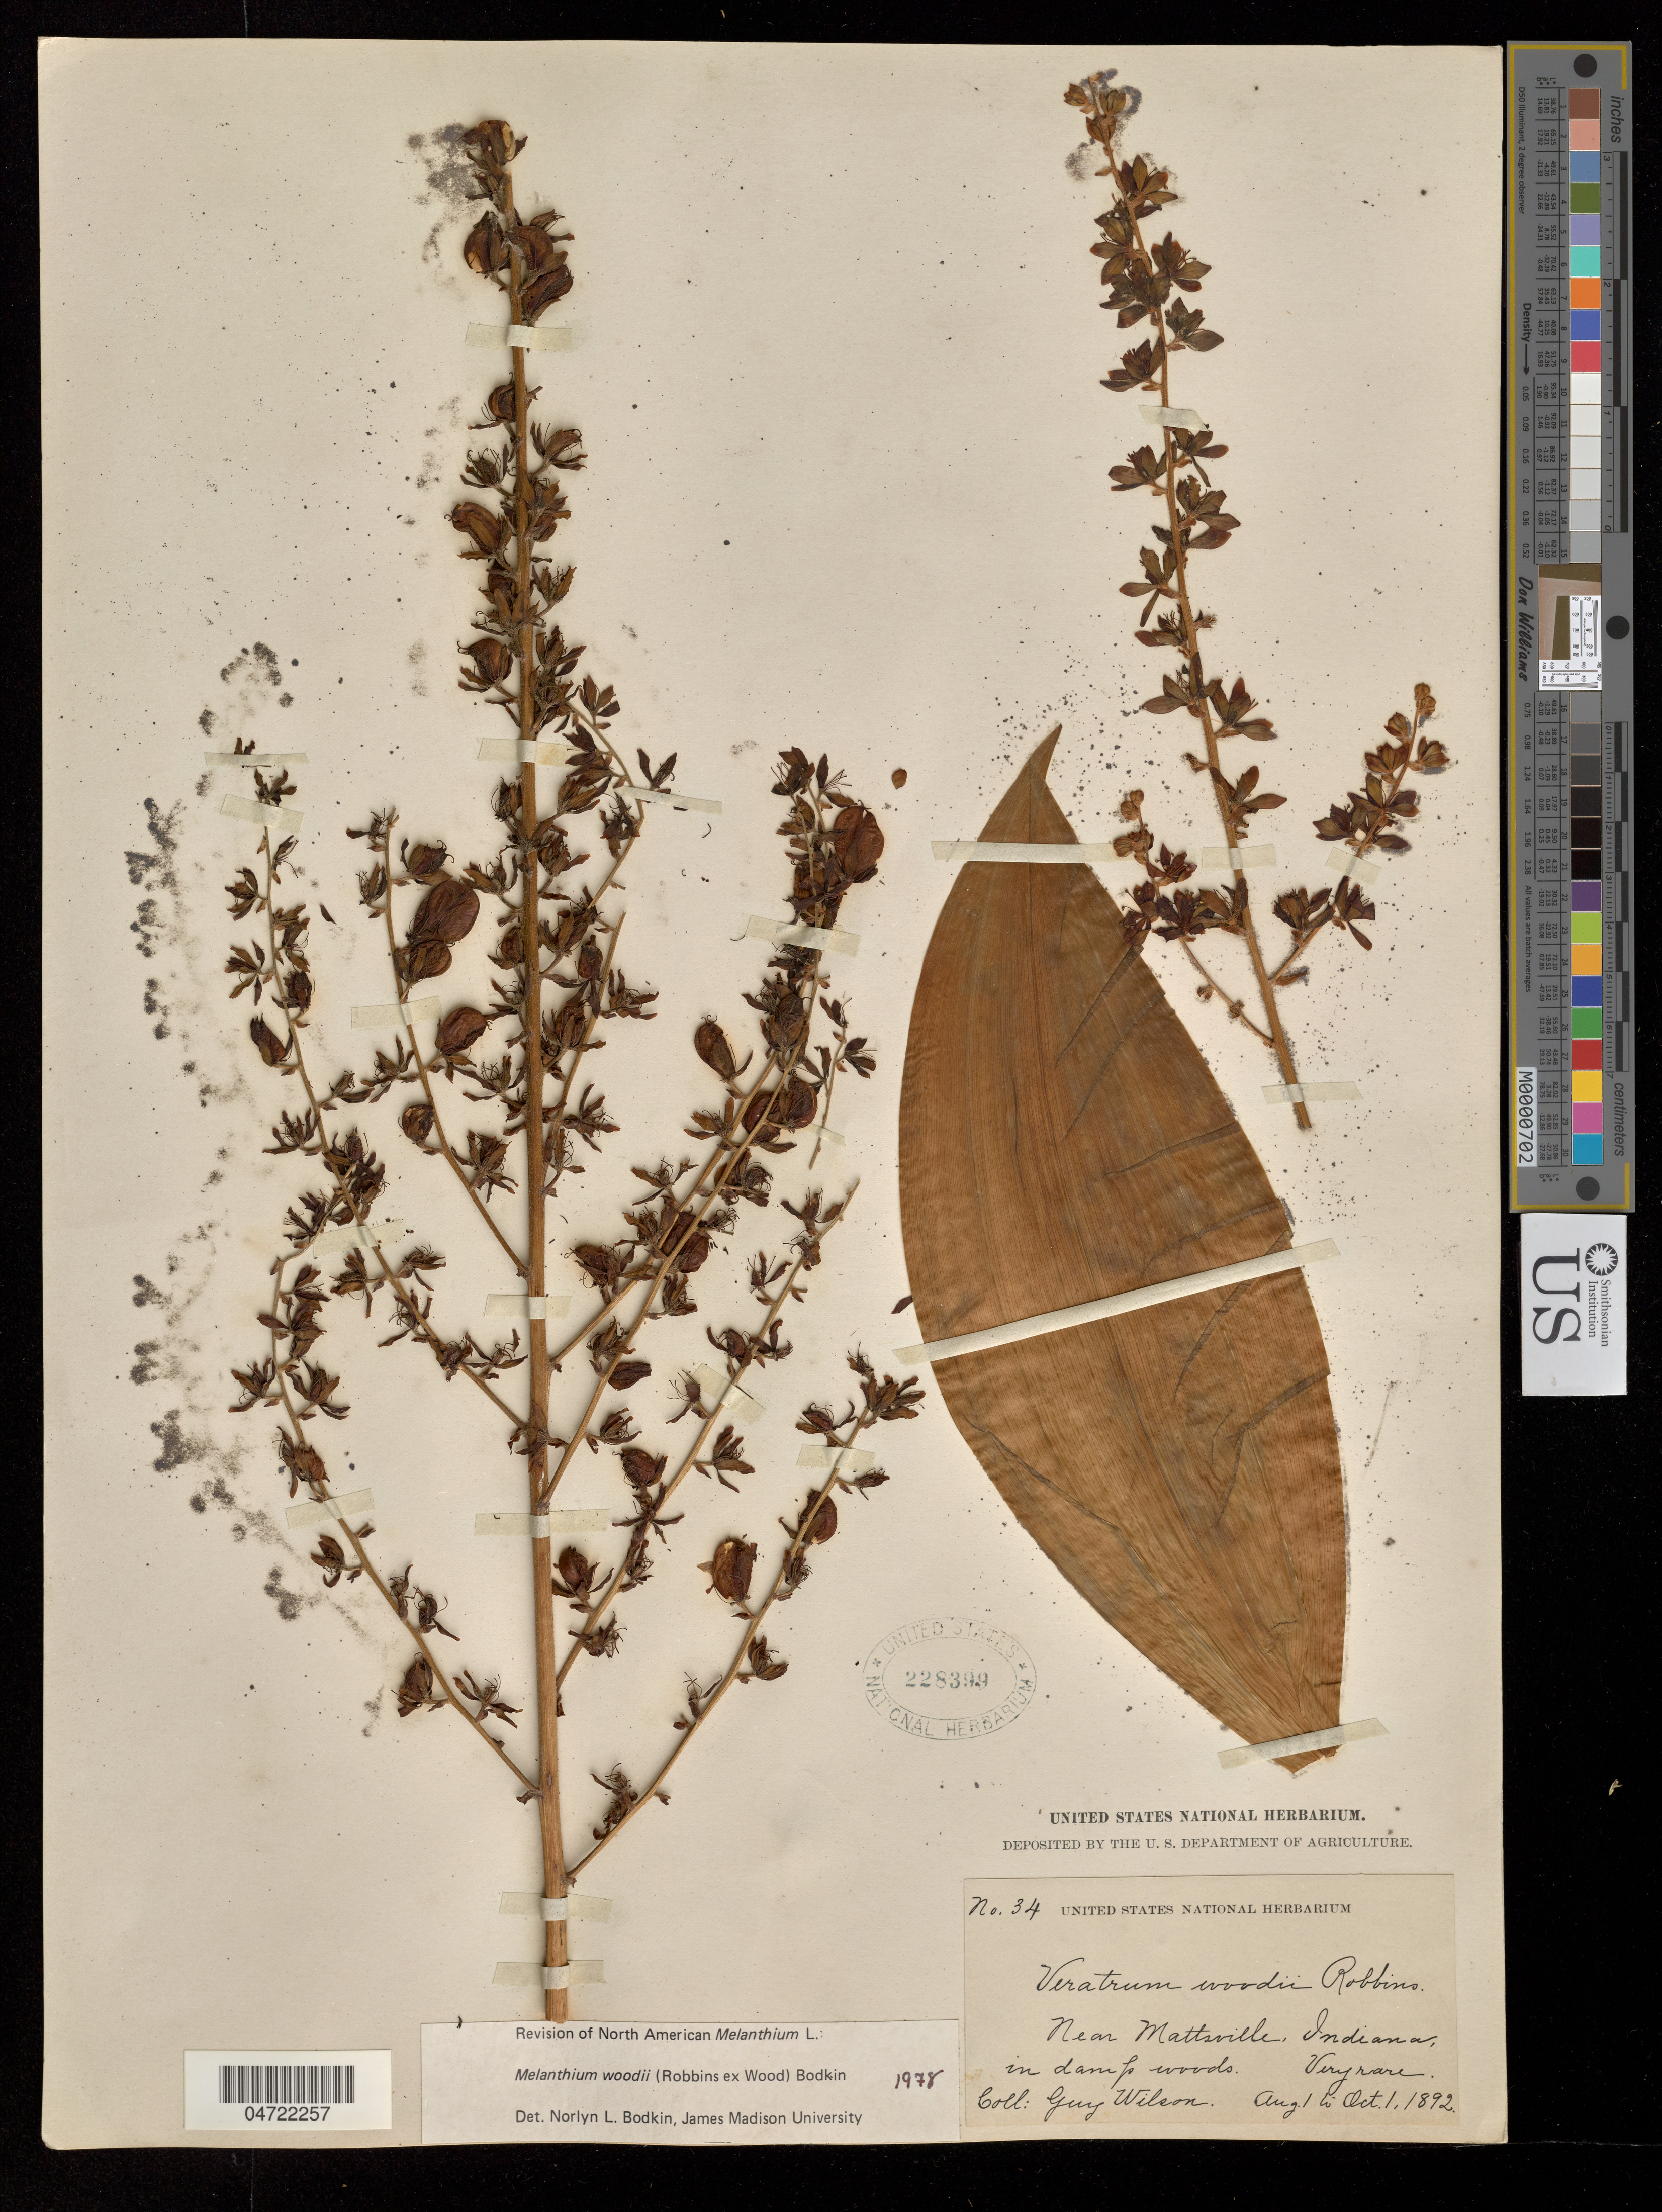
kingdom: Plantae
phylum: Tracheophyta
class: Liliopsida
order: Liliales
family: Melanthiaceae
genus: Melanthium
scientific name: Melanthium woodii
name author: (J.W. Robbins ex Alph. Wood) Bodkin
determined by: Bodkin, N. L.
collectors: G. Wilson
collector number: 34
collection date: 1892-08-01/1892-10-01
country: United States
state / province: Indiana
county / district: Morgan County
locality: Near Mattsville.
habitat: In damp woods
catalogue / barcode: US 228399